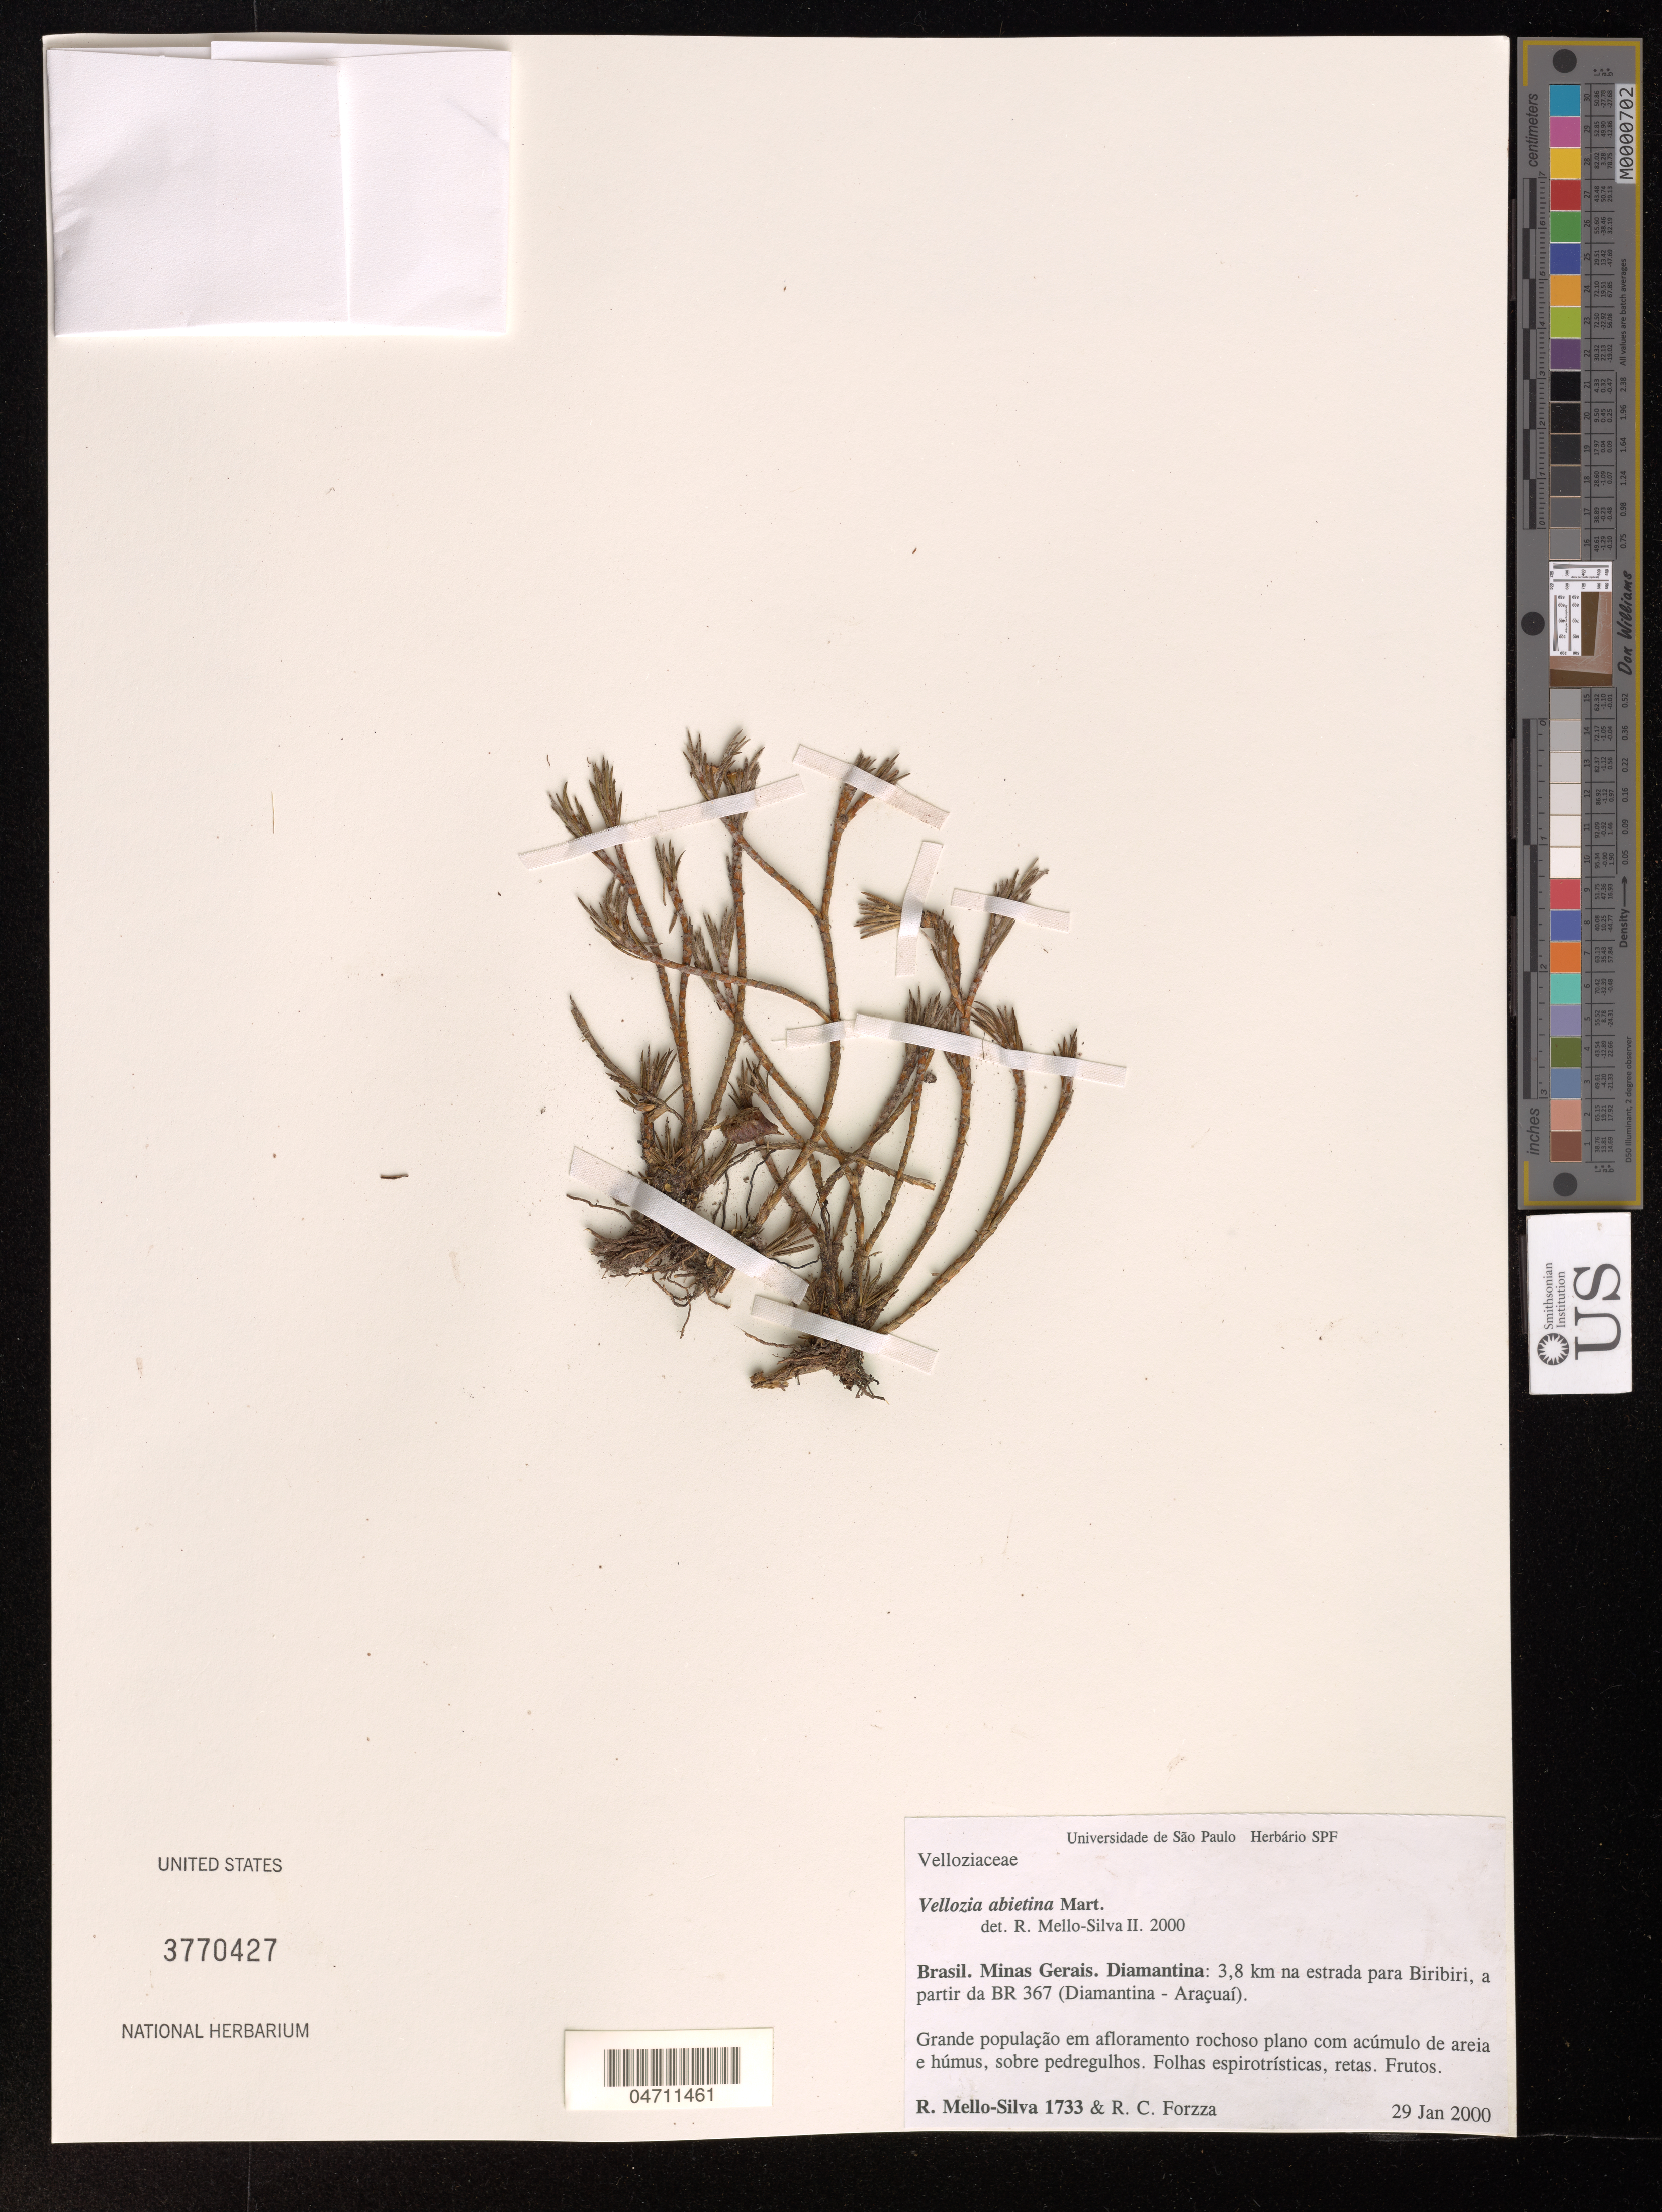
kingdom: Plantae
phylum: Tracheophyta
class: Liliopsida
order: Pandanales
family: Velloziaceae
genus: Vellozia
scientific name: Vellozia abietina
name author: Mart.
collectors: R. Mello Silva & R. C. Forzza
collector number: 1733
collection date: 2000-01-29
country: Brazil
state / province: São Paulo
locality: Minas Gerais, Diamantina: 3,8 km na estrada para Biribiri.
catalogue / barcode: US 3770427